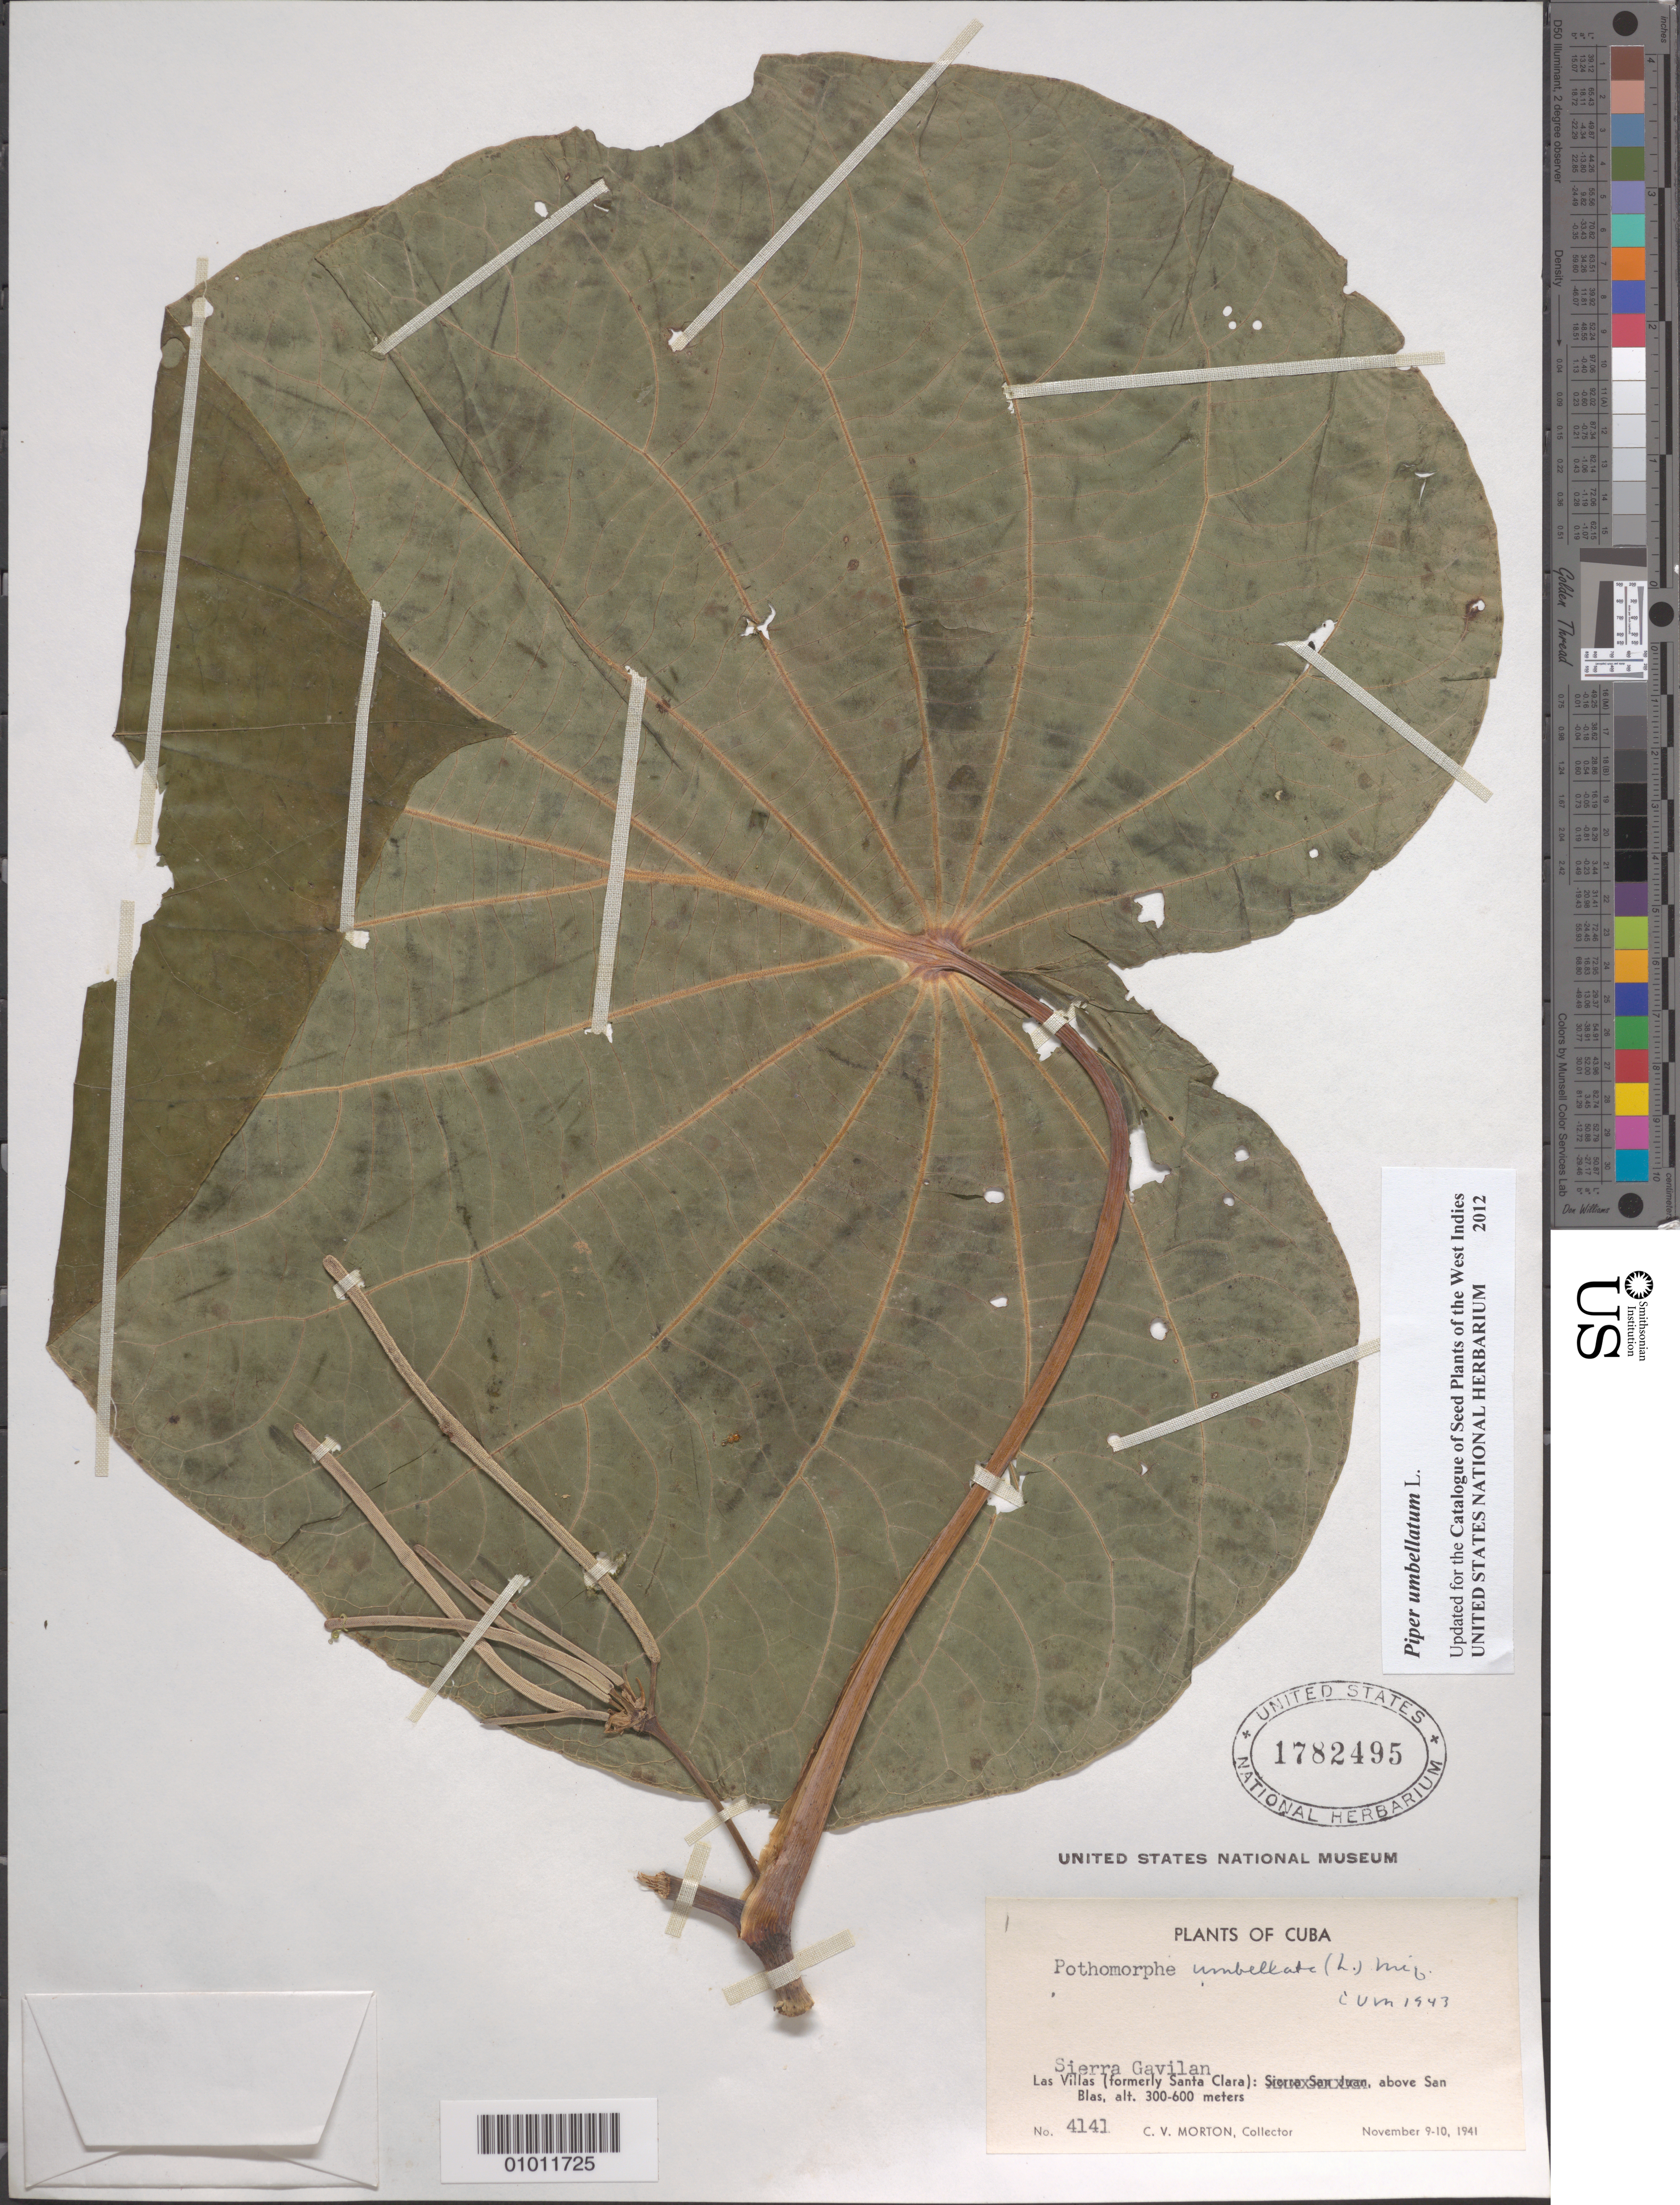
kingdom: Plantae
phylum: Tracheophyta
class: Magnoliopsida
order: Piperales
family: Piperaceae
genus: Piper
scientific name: Piper umbellatum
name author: L.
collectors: C. V. Morton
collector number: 4141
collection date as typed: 09 Nov 1941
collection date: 1941-11-09/1941-11-10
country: Cuba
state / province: Villa Clara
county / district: Santa Clara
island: Cuba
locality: Sierra Gavilan Las Villas(formerly known as Santa Clara); Above San Blas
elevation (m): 300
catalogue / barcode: US 1782495